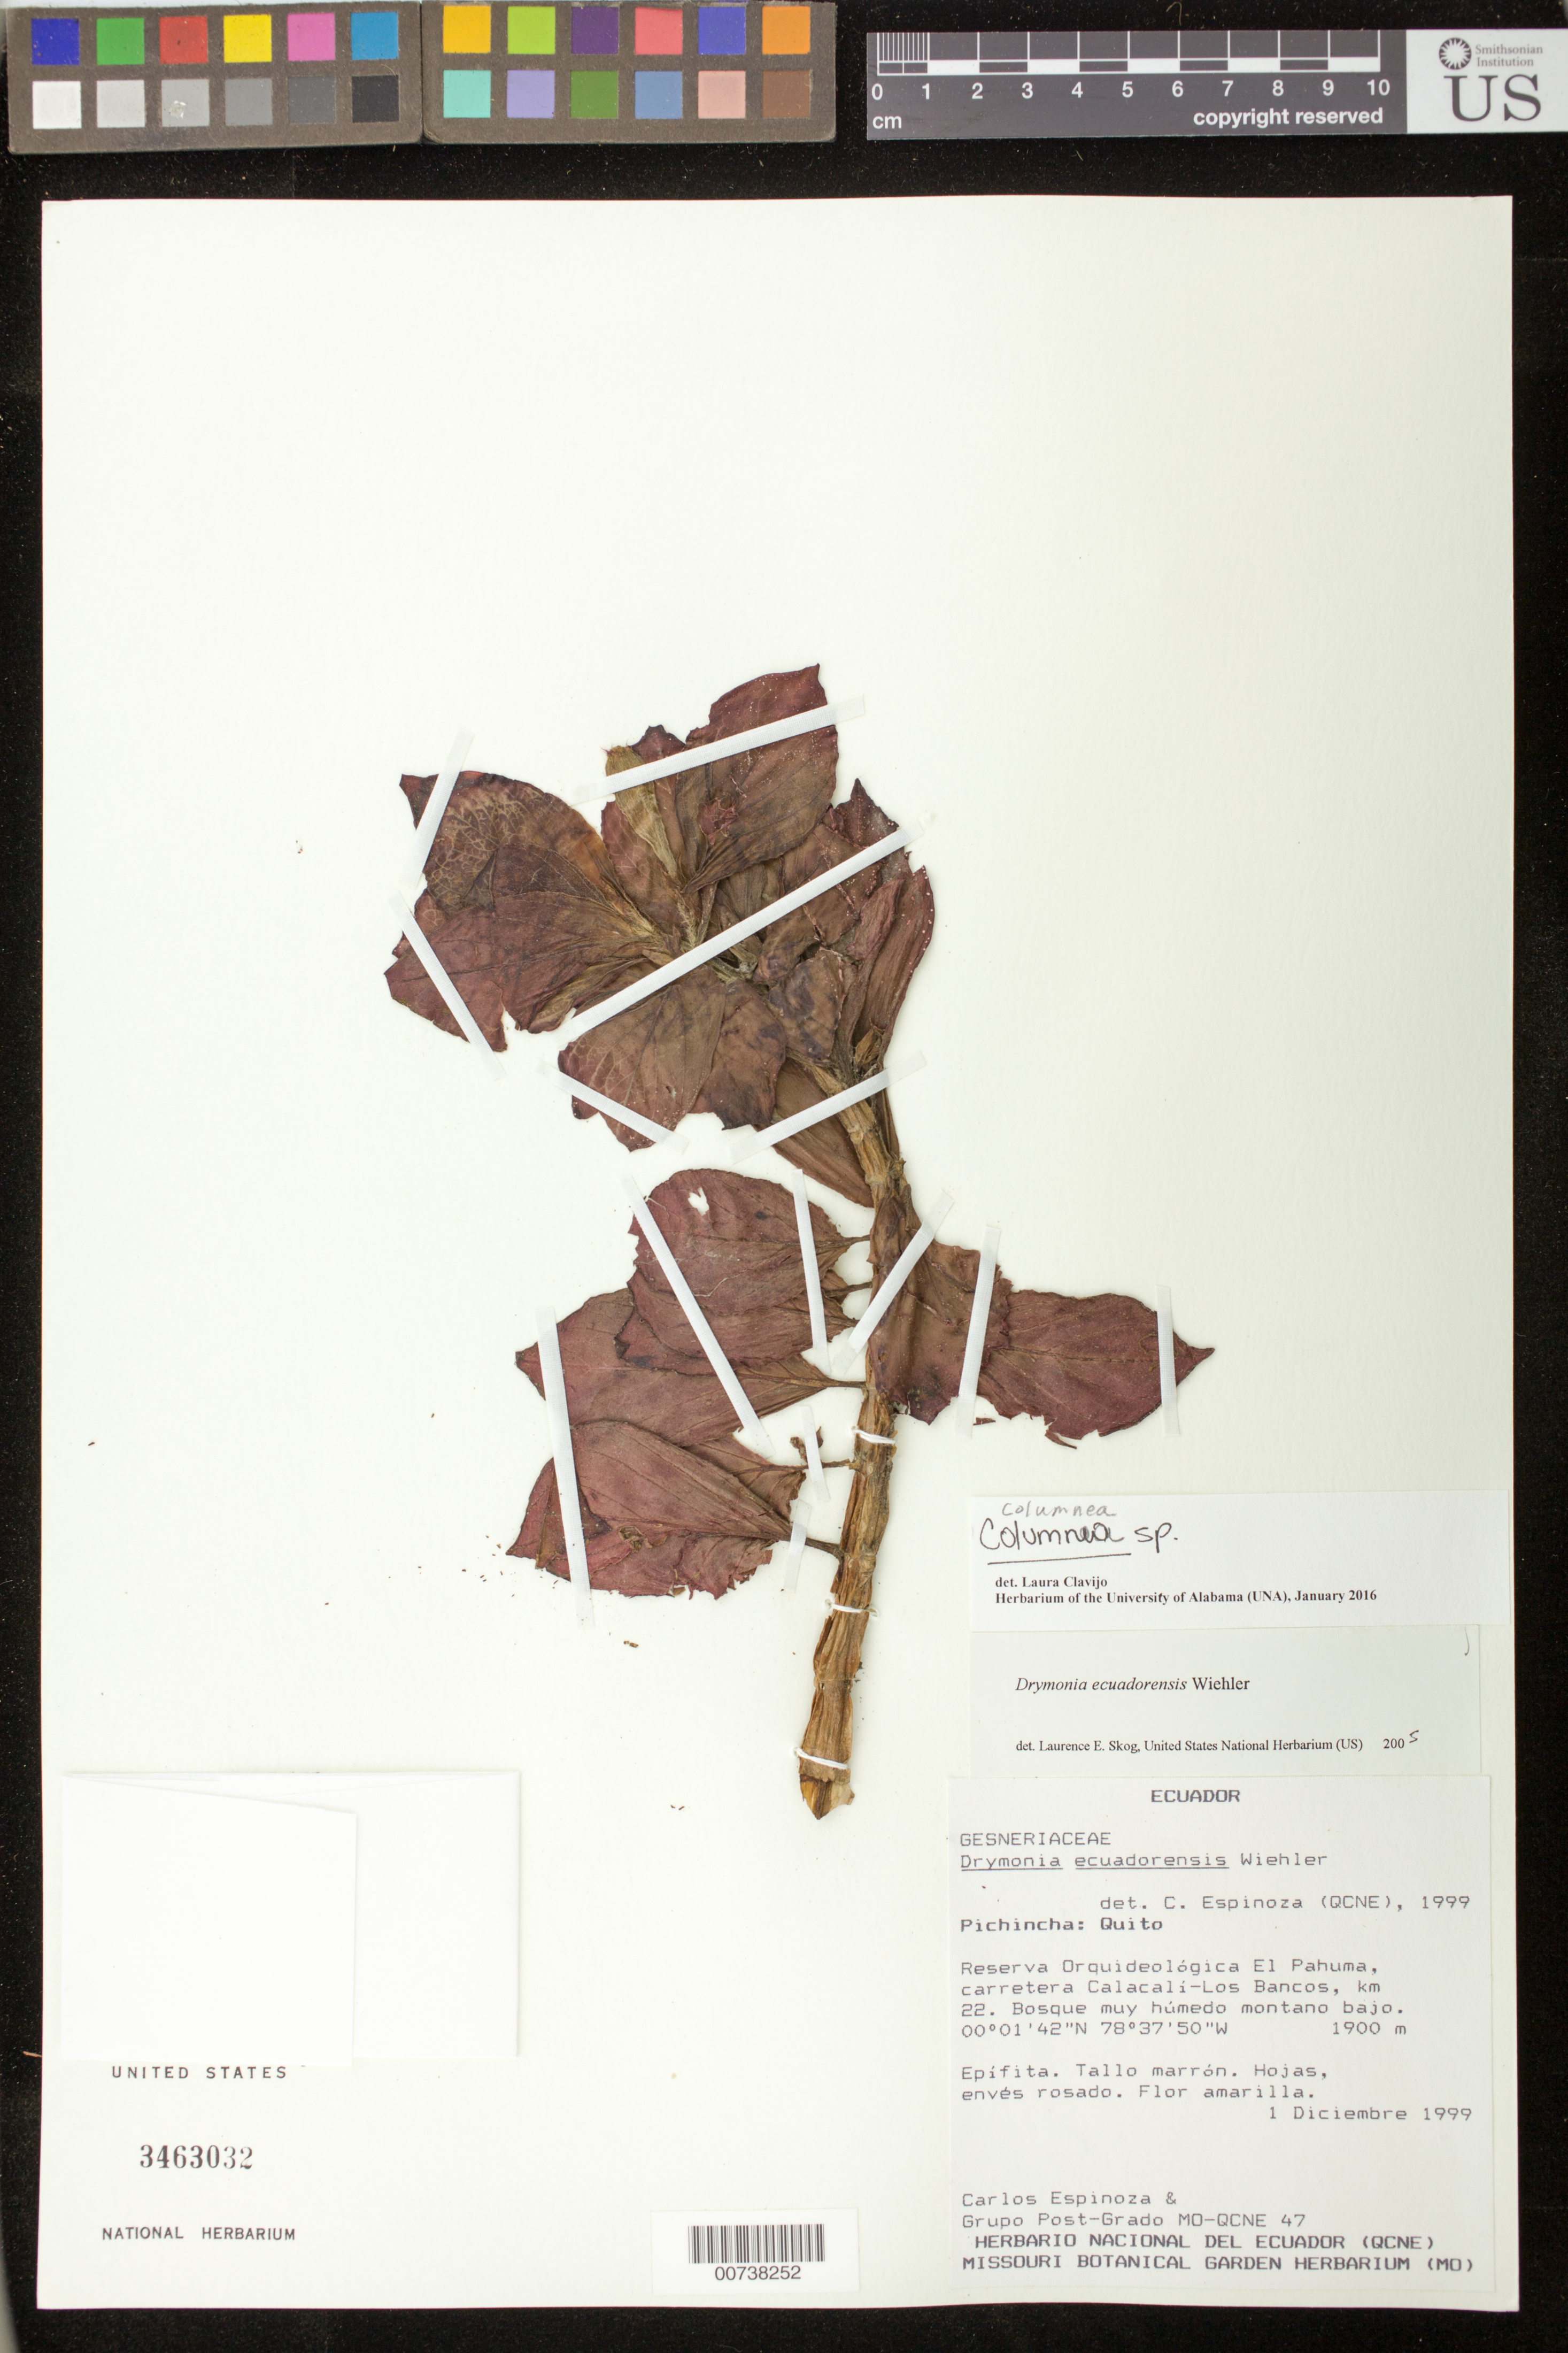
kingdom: Plantae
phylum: Tracheophyta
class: Magnoliopsida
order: Lamiales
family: Gesneriaceae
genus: Columnea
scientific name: Columnea sp.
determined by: Clavijo, L.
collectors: C. Espinoza & Grupo Post-Grado MO-QCNE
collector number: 47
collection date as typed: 01 Dec 1999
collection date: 1999-12-01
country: Ecuador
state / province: Pichincha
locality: Quito. Reserva Orquideológica El Pahuma, carretera Calacalí-Los Bancos, km 22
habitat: Bosque muy húmedo montano bajo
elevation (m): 1900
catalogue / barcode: US 3463032